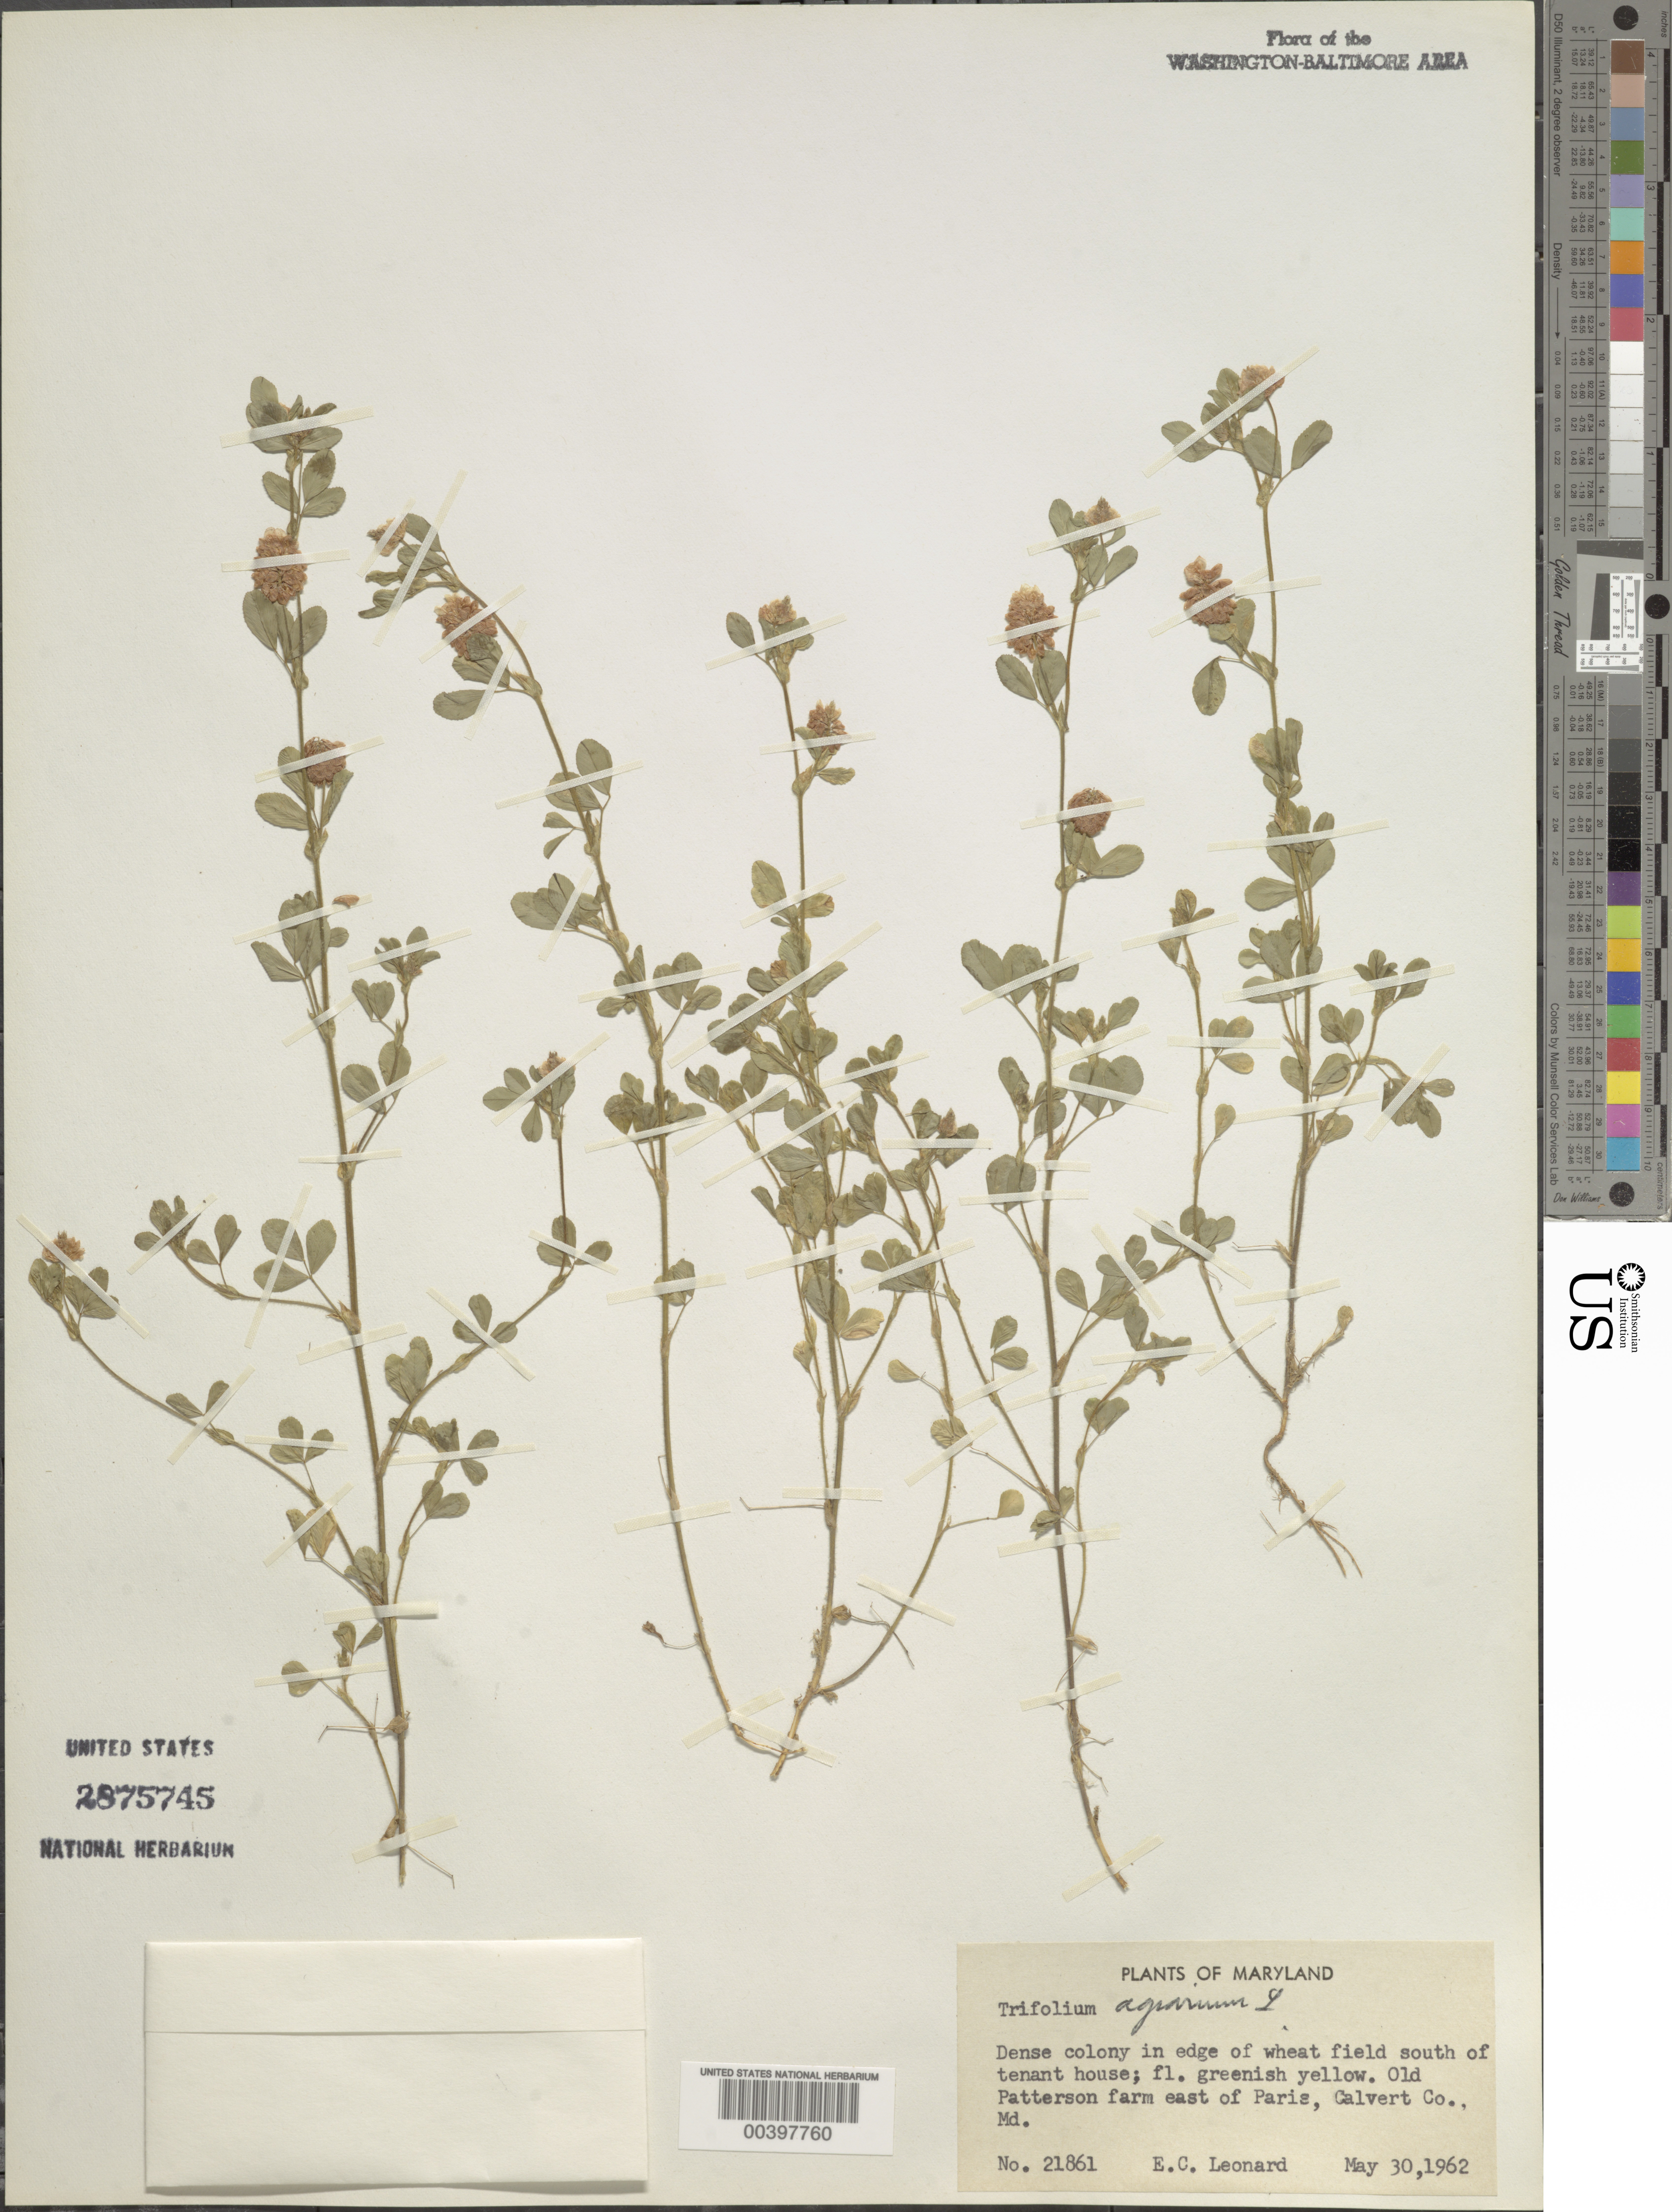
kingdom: Plantae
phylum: Tracheophyta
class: Magnoliopsida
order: Fabales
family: Fabaceae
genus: Trifolium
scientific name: Trifolium aureum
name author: Pollich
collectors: E. C. Leonard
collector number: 21861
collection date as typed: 30 May 1962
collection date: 1962-05-30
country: United States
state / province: Maryland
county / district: Calvert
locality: Old Patterson Farm, east of Paris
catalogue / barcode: US 2875745